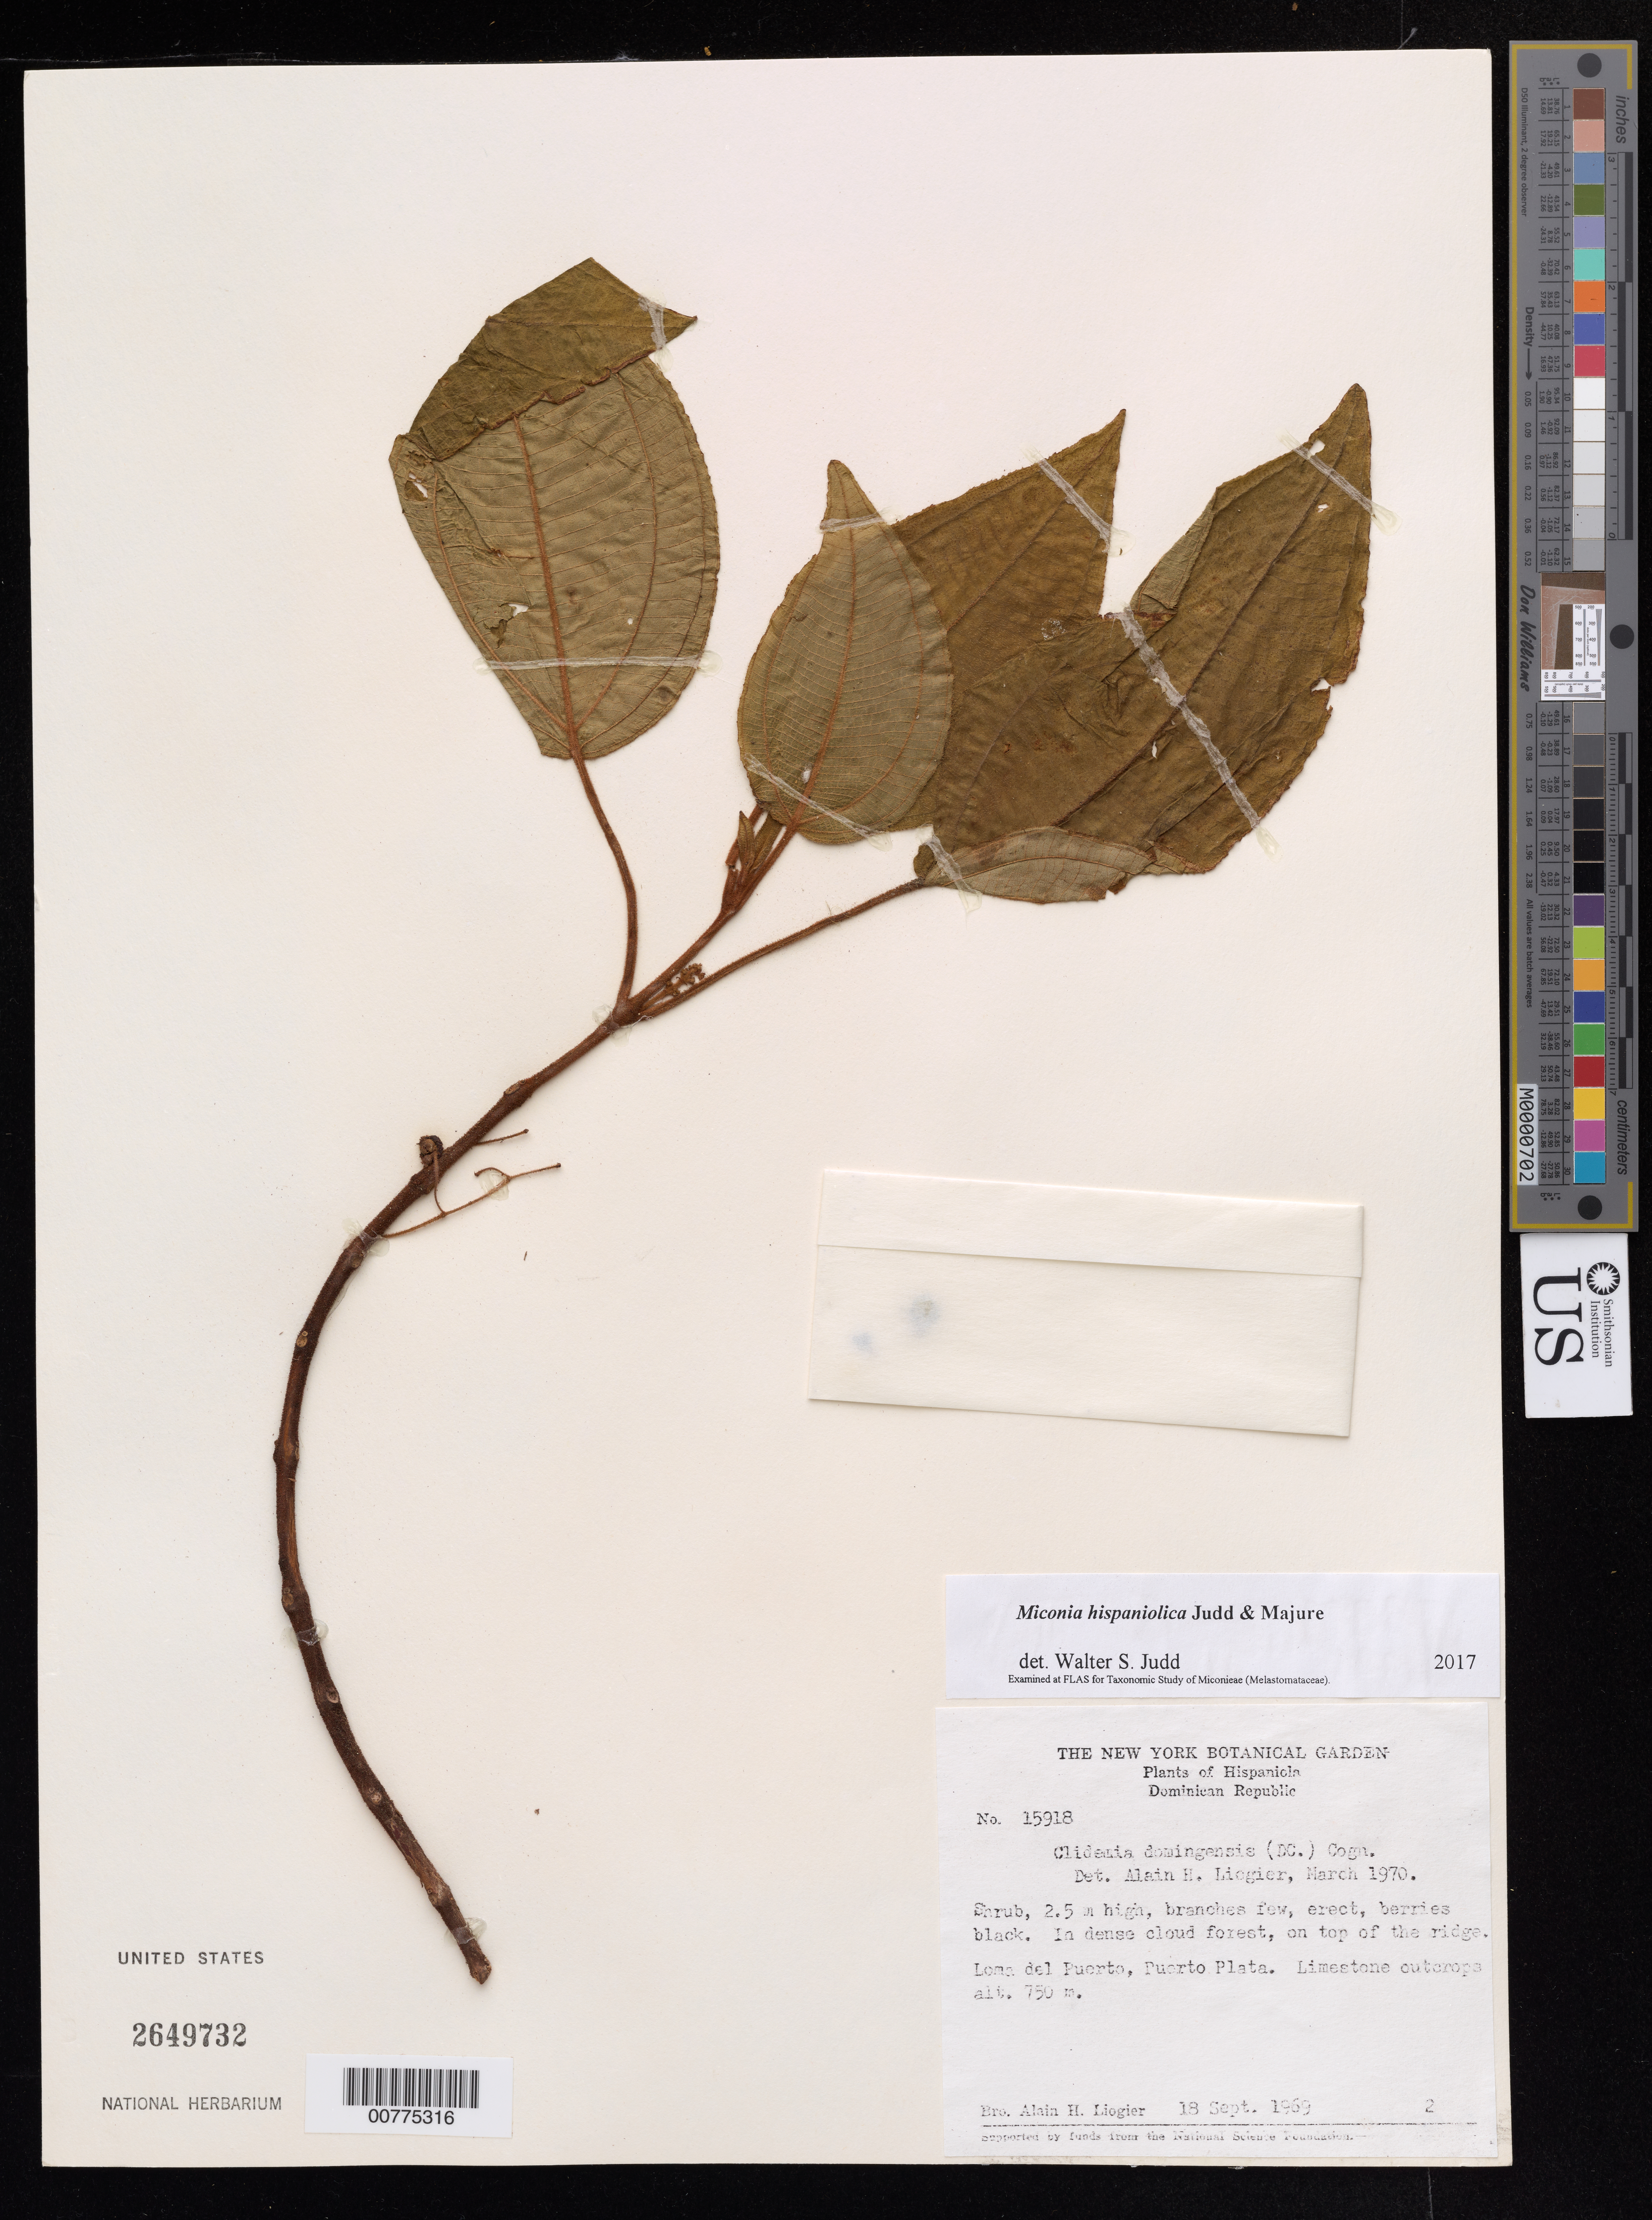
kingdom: Plantae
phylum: Tracheophyta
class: Magnoliopsida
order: Myrtales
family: Melastomataceae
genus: Miconia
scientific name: Miconia hispidula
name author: (Cogn.) Judd et al.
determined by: Judd, Walter S.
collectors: A. H. Liogier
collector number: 15918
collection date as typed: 18 Sep 1969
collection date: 1969-09-18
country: Dominican Republic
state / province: Puerto Plata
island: Hispaniola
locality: Loma del Puerto.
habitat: In dense cloud forest, on top of the ridge, limestone outcrops.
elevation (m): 750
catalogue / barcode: US 2649732